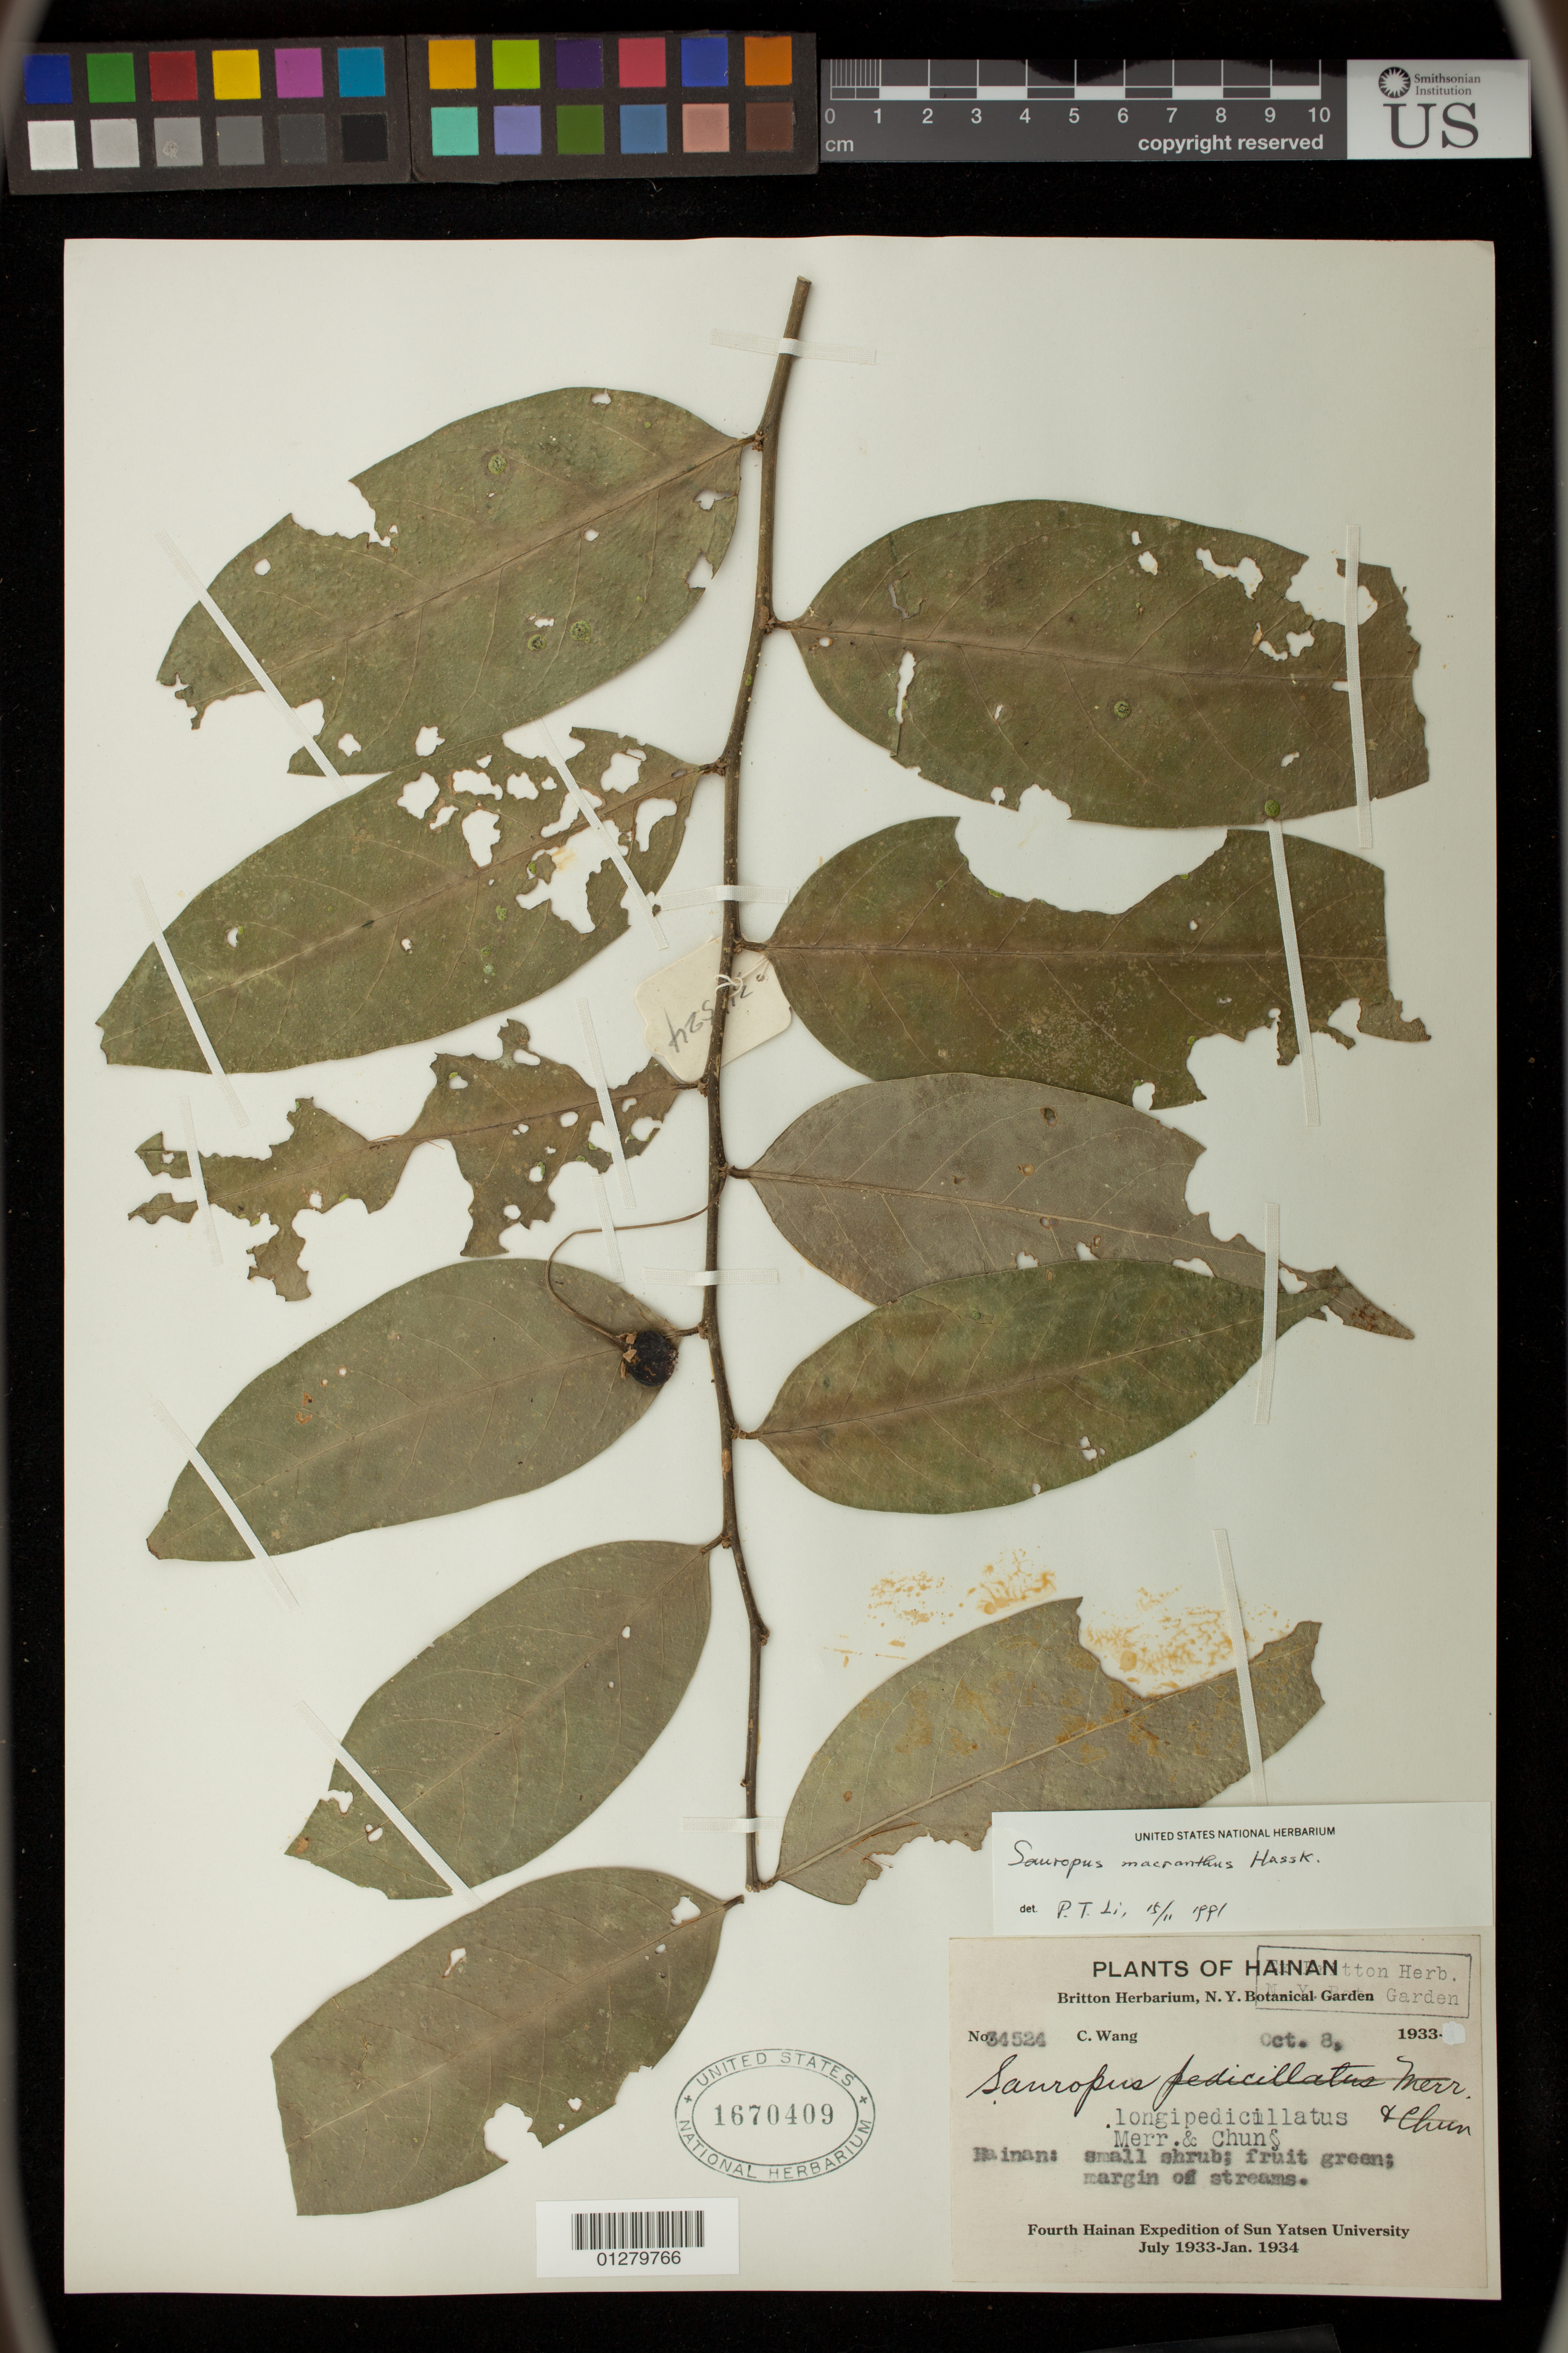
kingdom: Plantae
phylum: Tracheophyta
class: Magnoliopsida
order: Malpighiales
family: Phyllanthaceae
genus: Sauropus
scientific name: Sauropus macranthus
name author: Hassk.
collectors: C. Wang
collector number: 34524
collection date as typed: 08 Oct 1933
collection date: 1933-10-08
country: China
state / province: Hainan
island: Hainan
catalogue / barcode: US 1670409